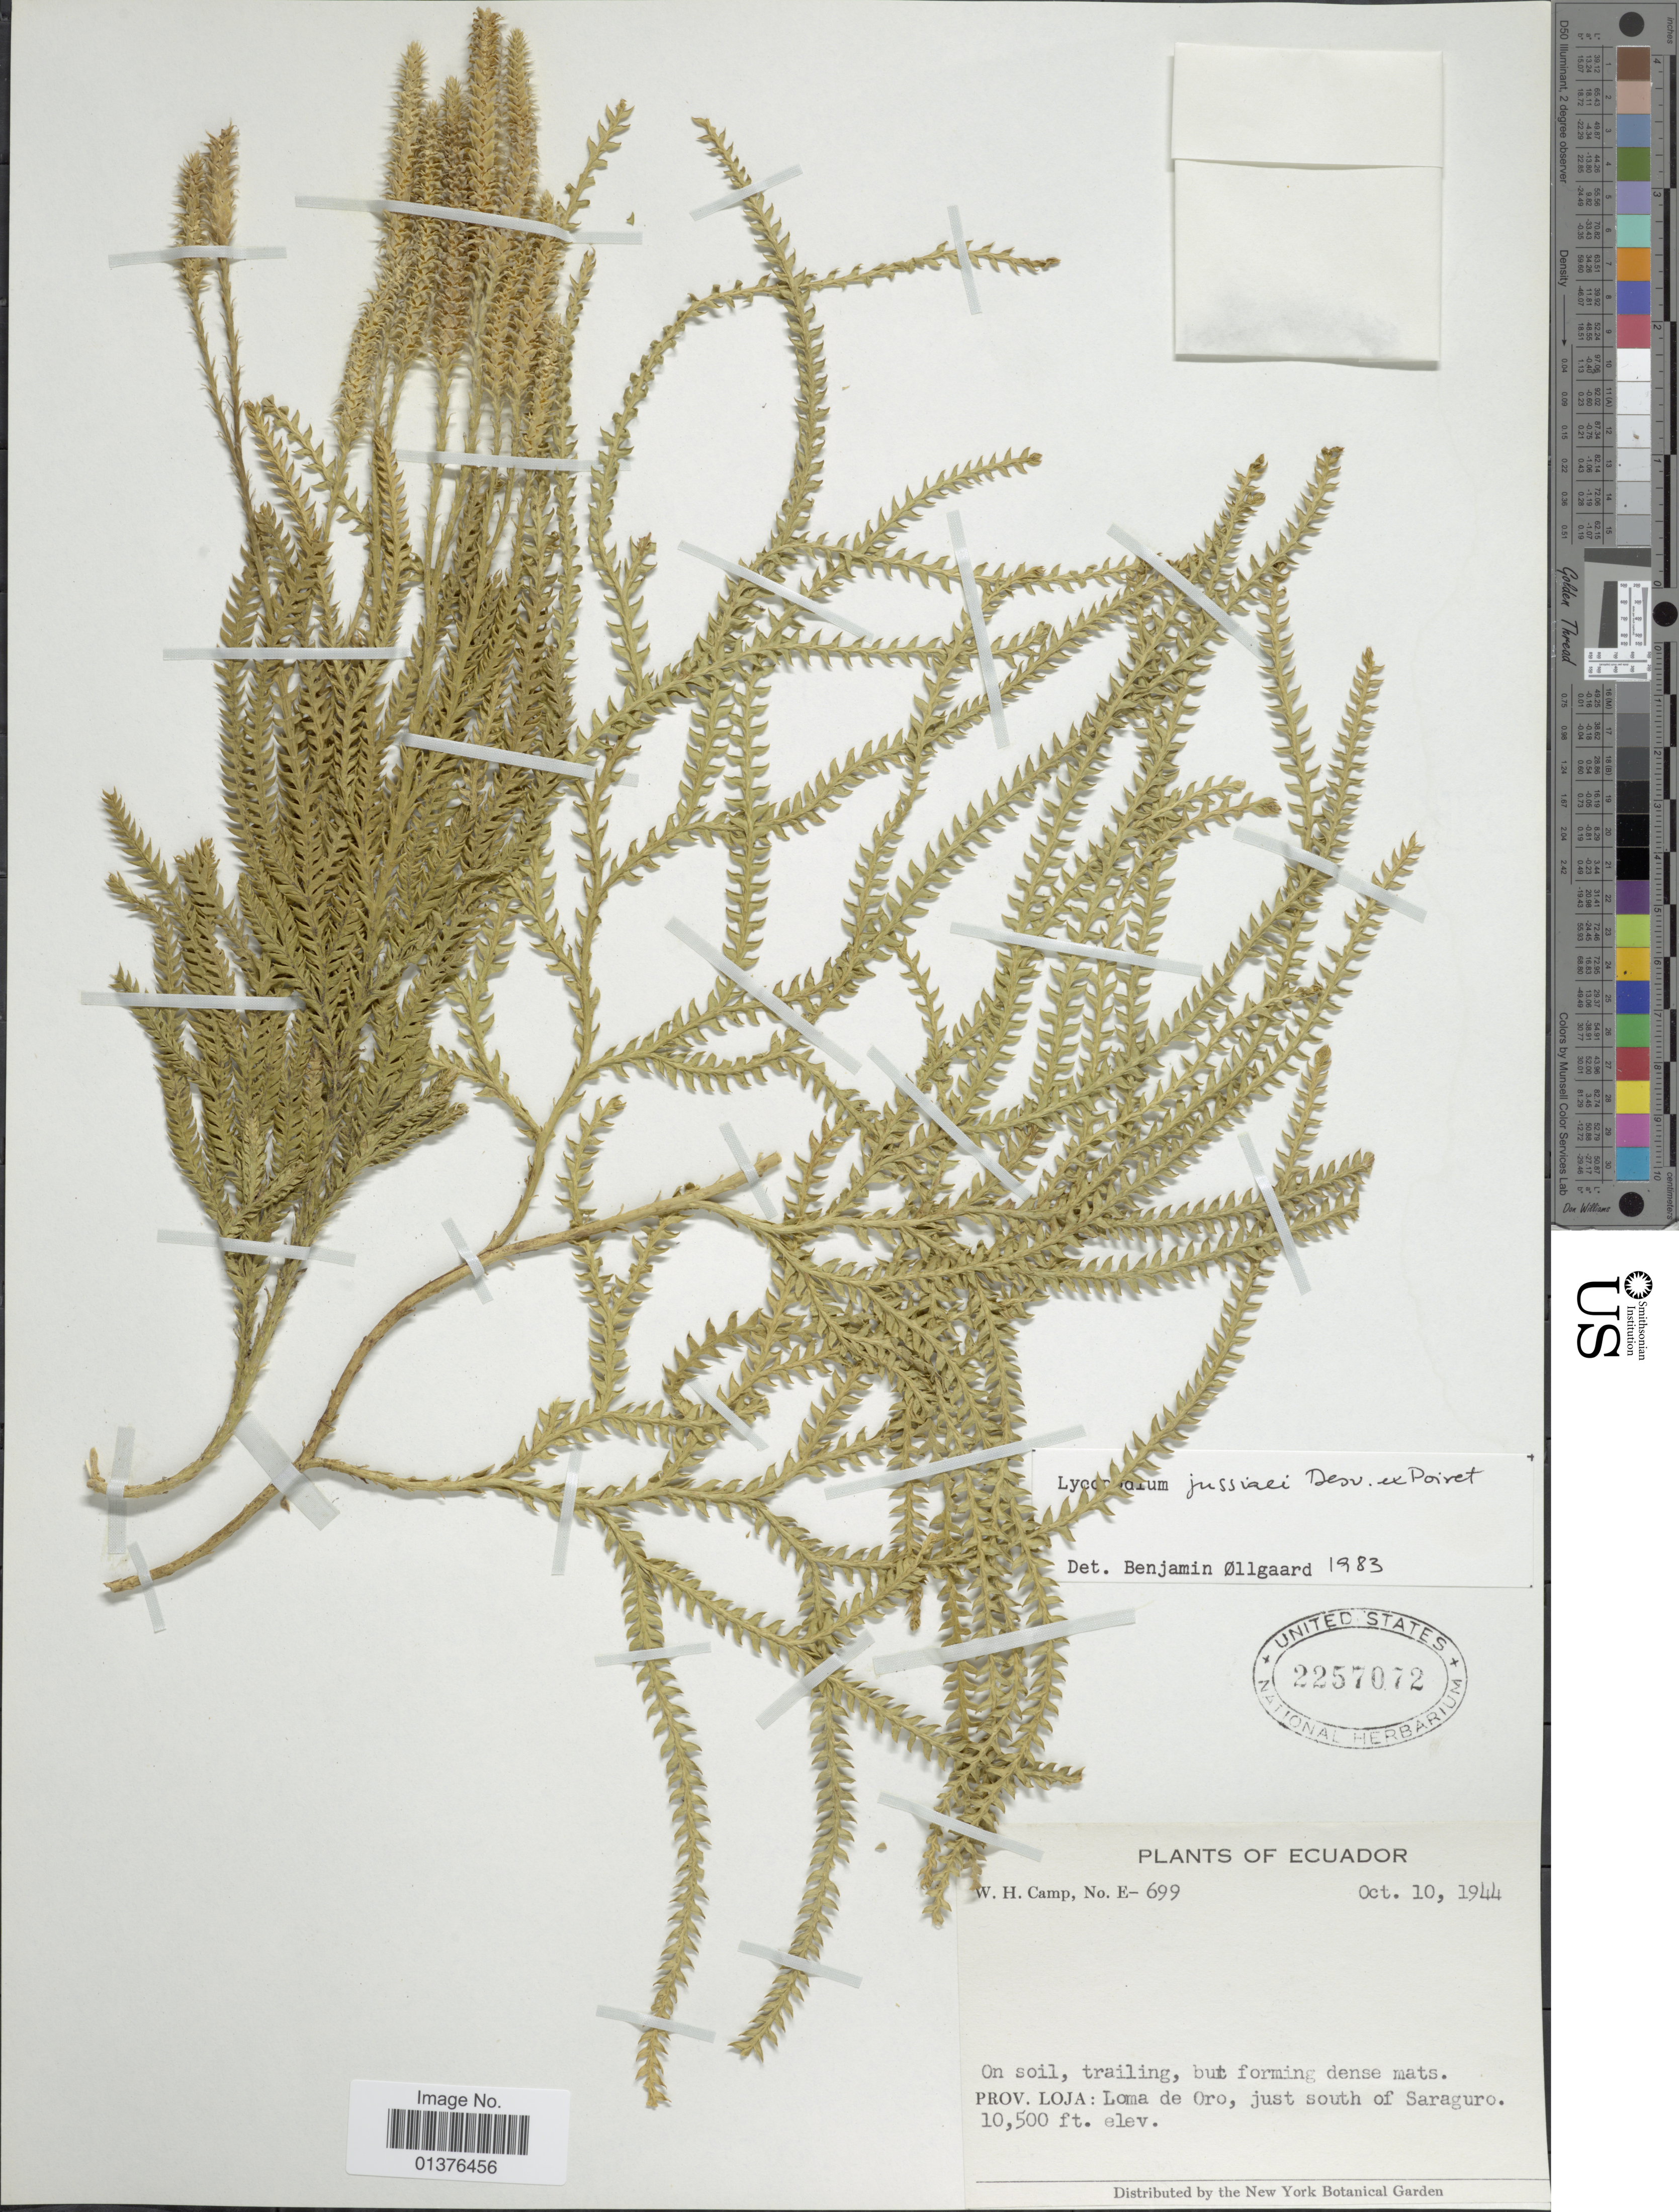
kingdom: Plantae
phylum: Tracheophyta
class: Lycopodiopsida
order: Lycopodiales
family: Lycopodiaceae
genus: Diphasium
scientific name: Diphasium jussiaei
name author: (Desv.) C. Presl ex Rothm.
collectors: W. H. Camp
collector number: E-699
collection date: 1944-10-10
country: Ecuador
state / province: Loja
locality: On soil trailing, but forming dens mats, Loma de oro, just south of Saraguro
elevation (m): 3200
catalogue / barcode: US 2257072